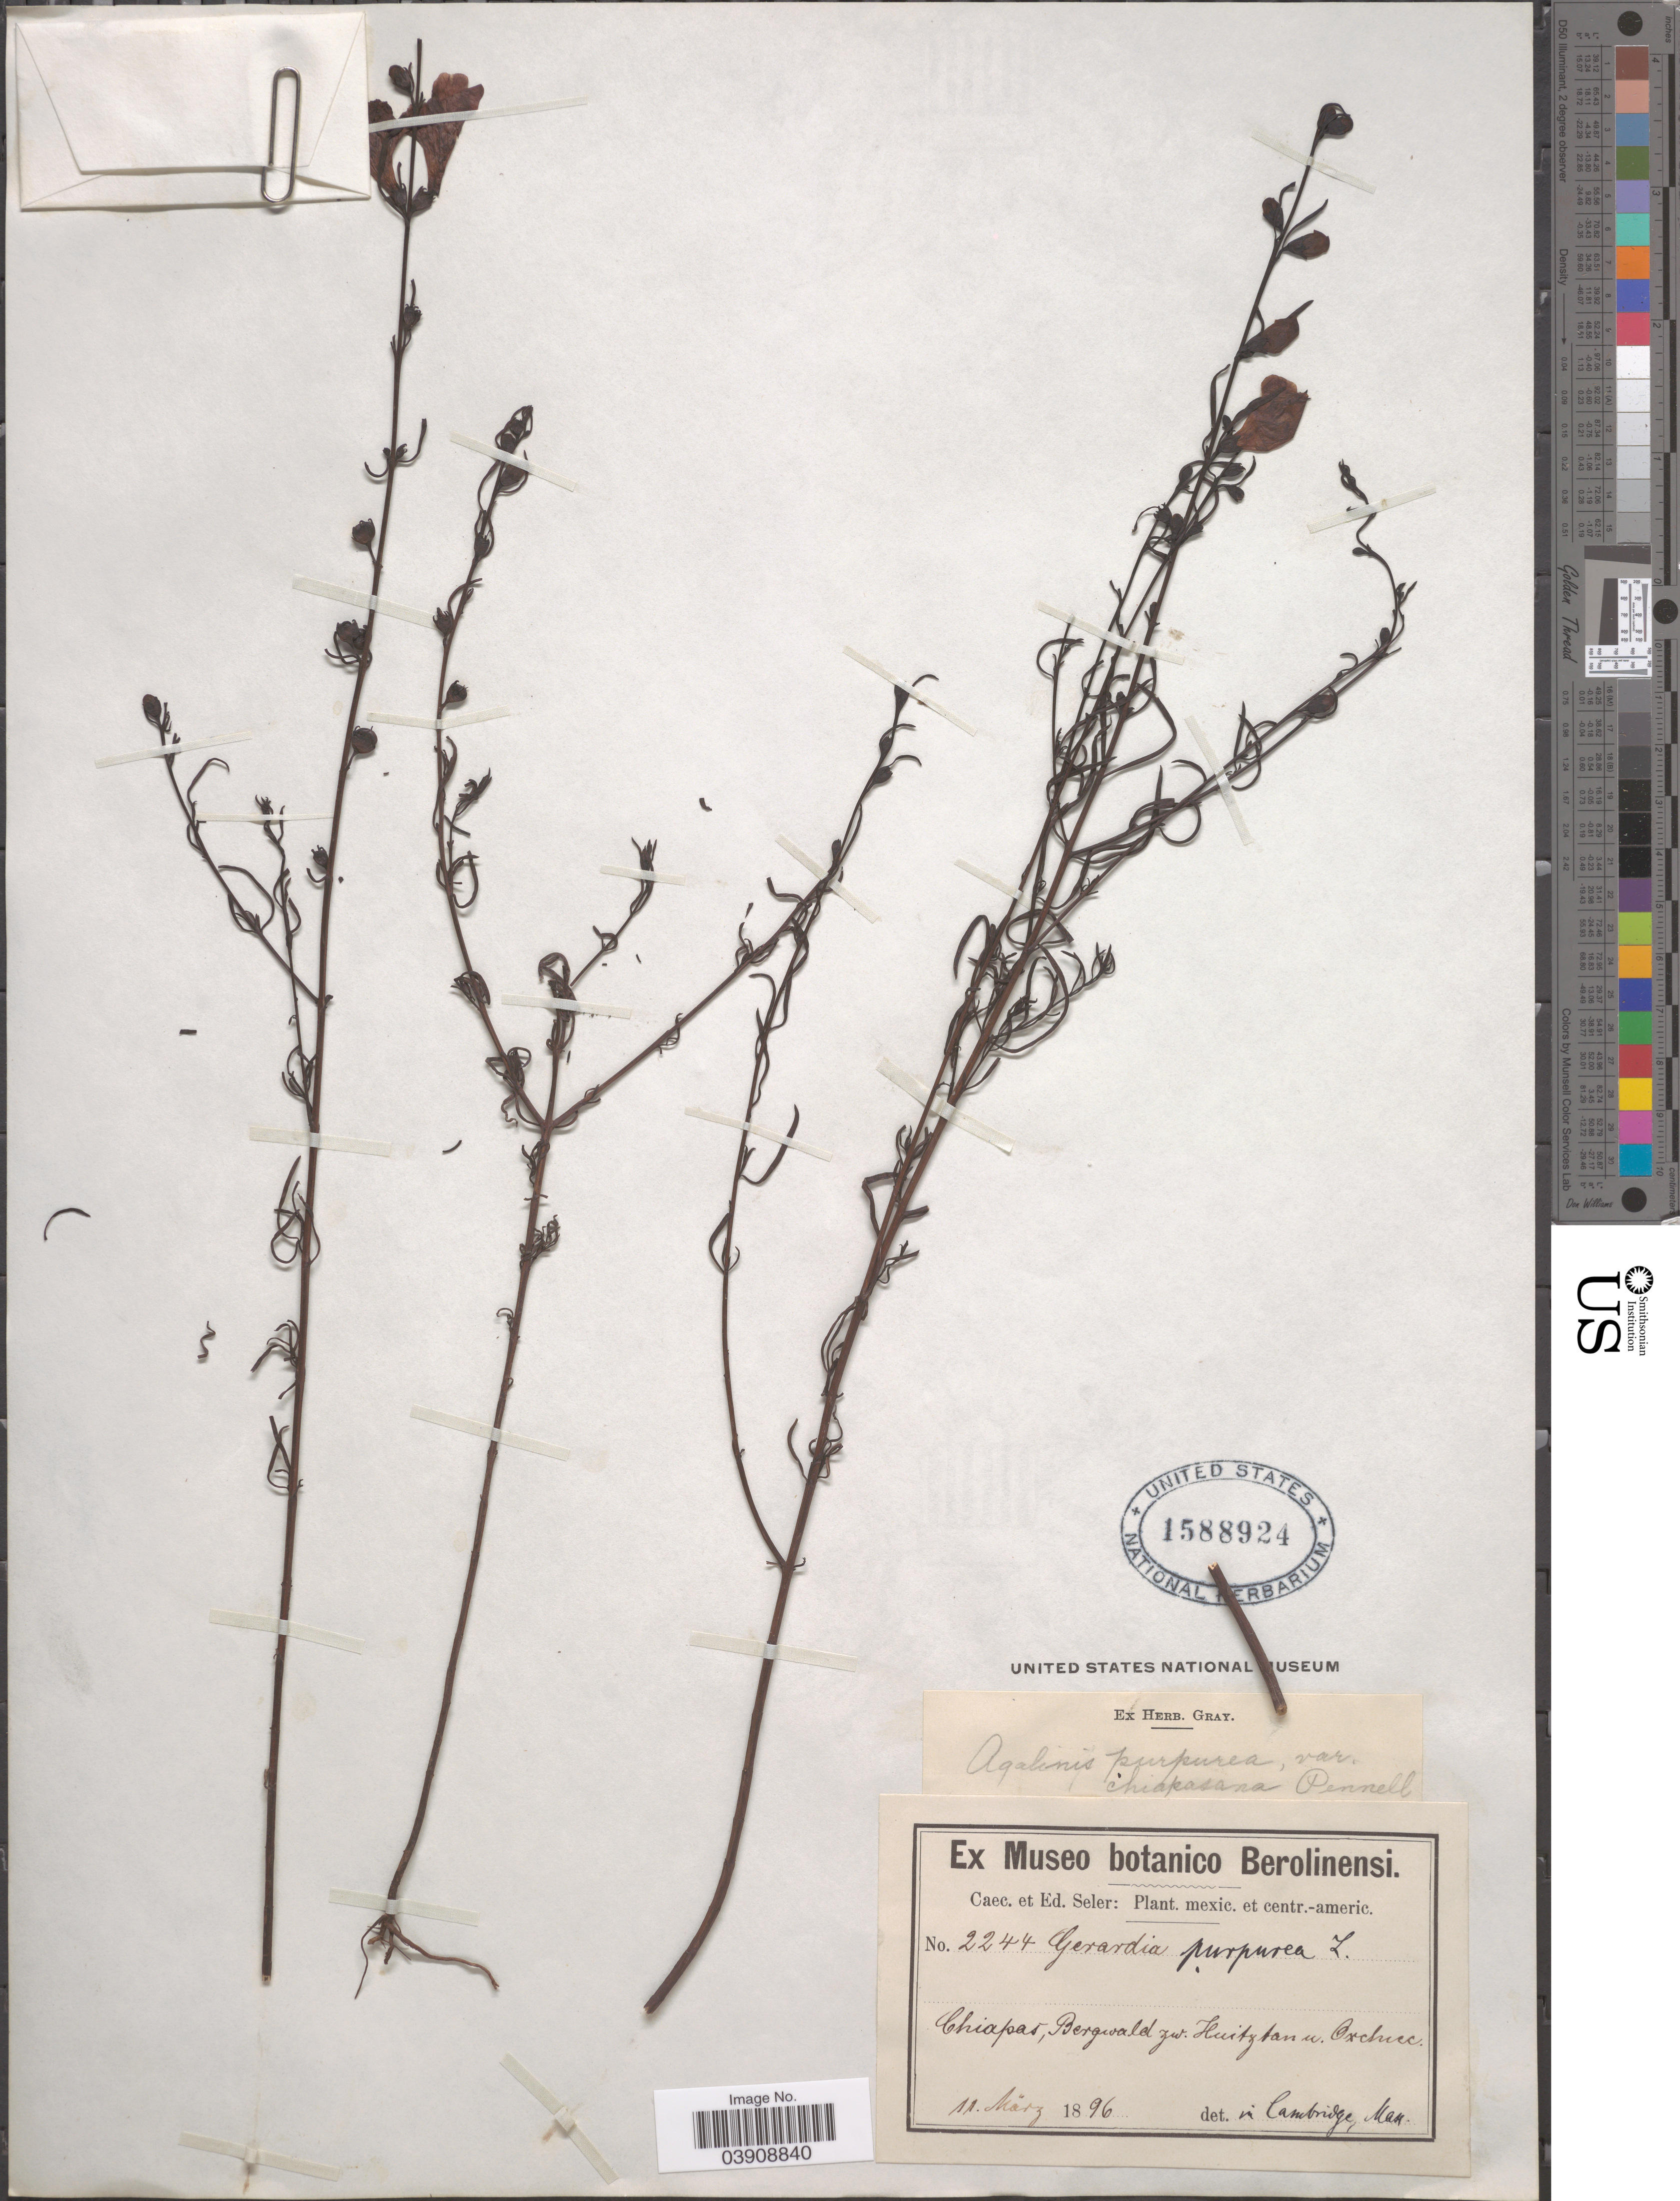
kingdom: Plantae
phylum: Tracheophyta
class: Magnoliopsida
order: Lamiales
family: Orobanchaceae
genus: Agalinis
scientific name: Agalinis purpurea var. chiapasana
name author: Pennell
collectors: ex Caec. et Ed Seler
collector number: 2244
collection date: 1896-03-11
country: Mexico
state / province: Chiapas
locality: Bergwald zw. huitz tan w. Oxchicc.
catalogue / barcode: US 1588924